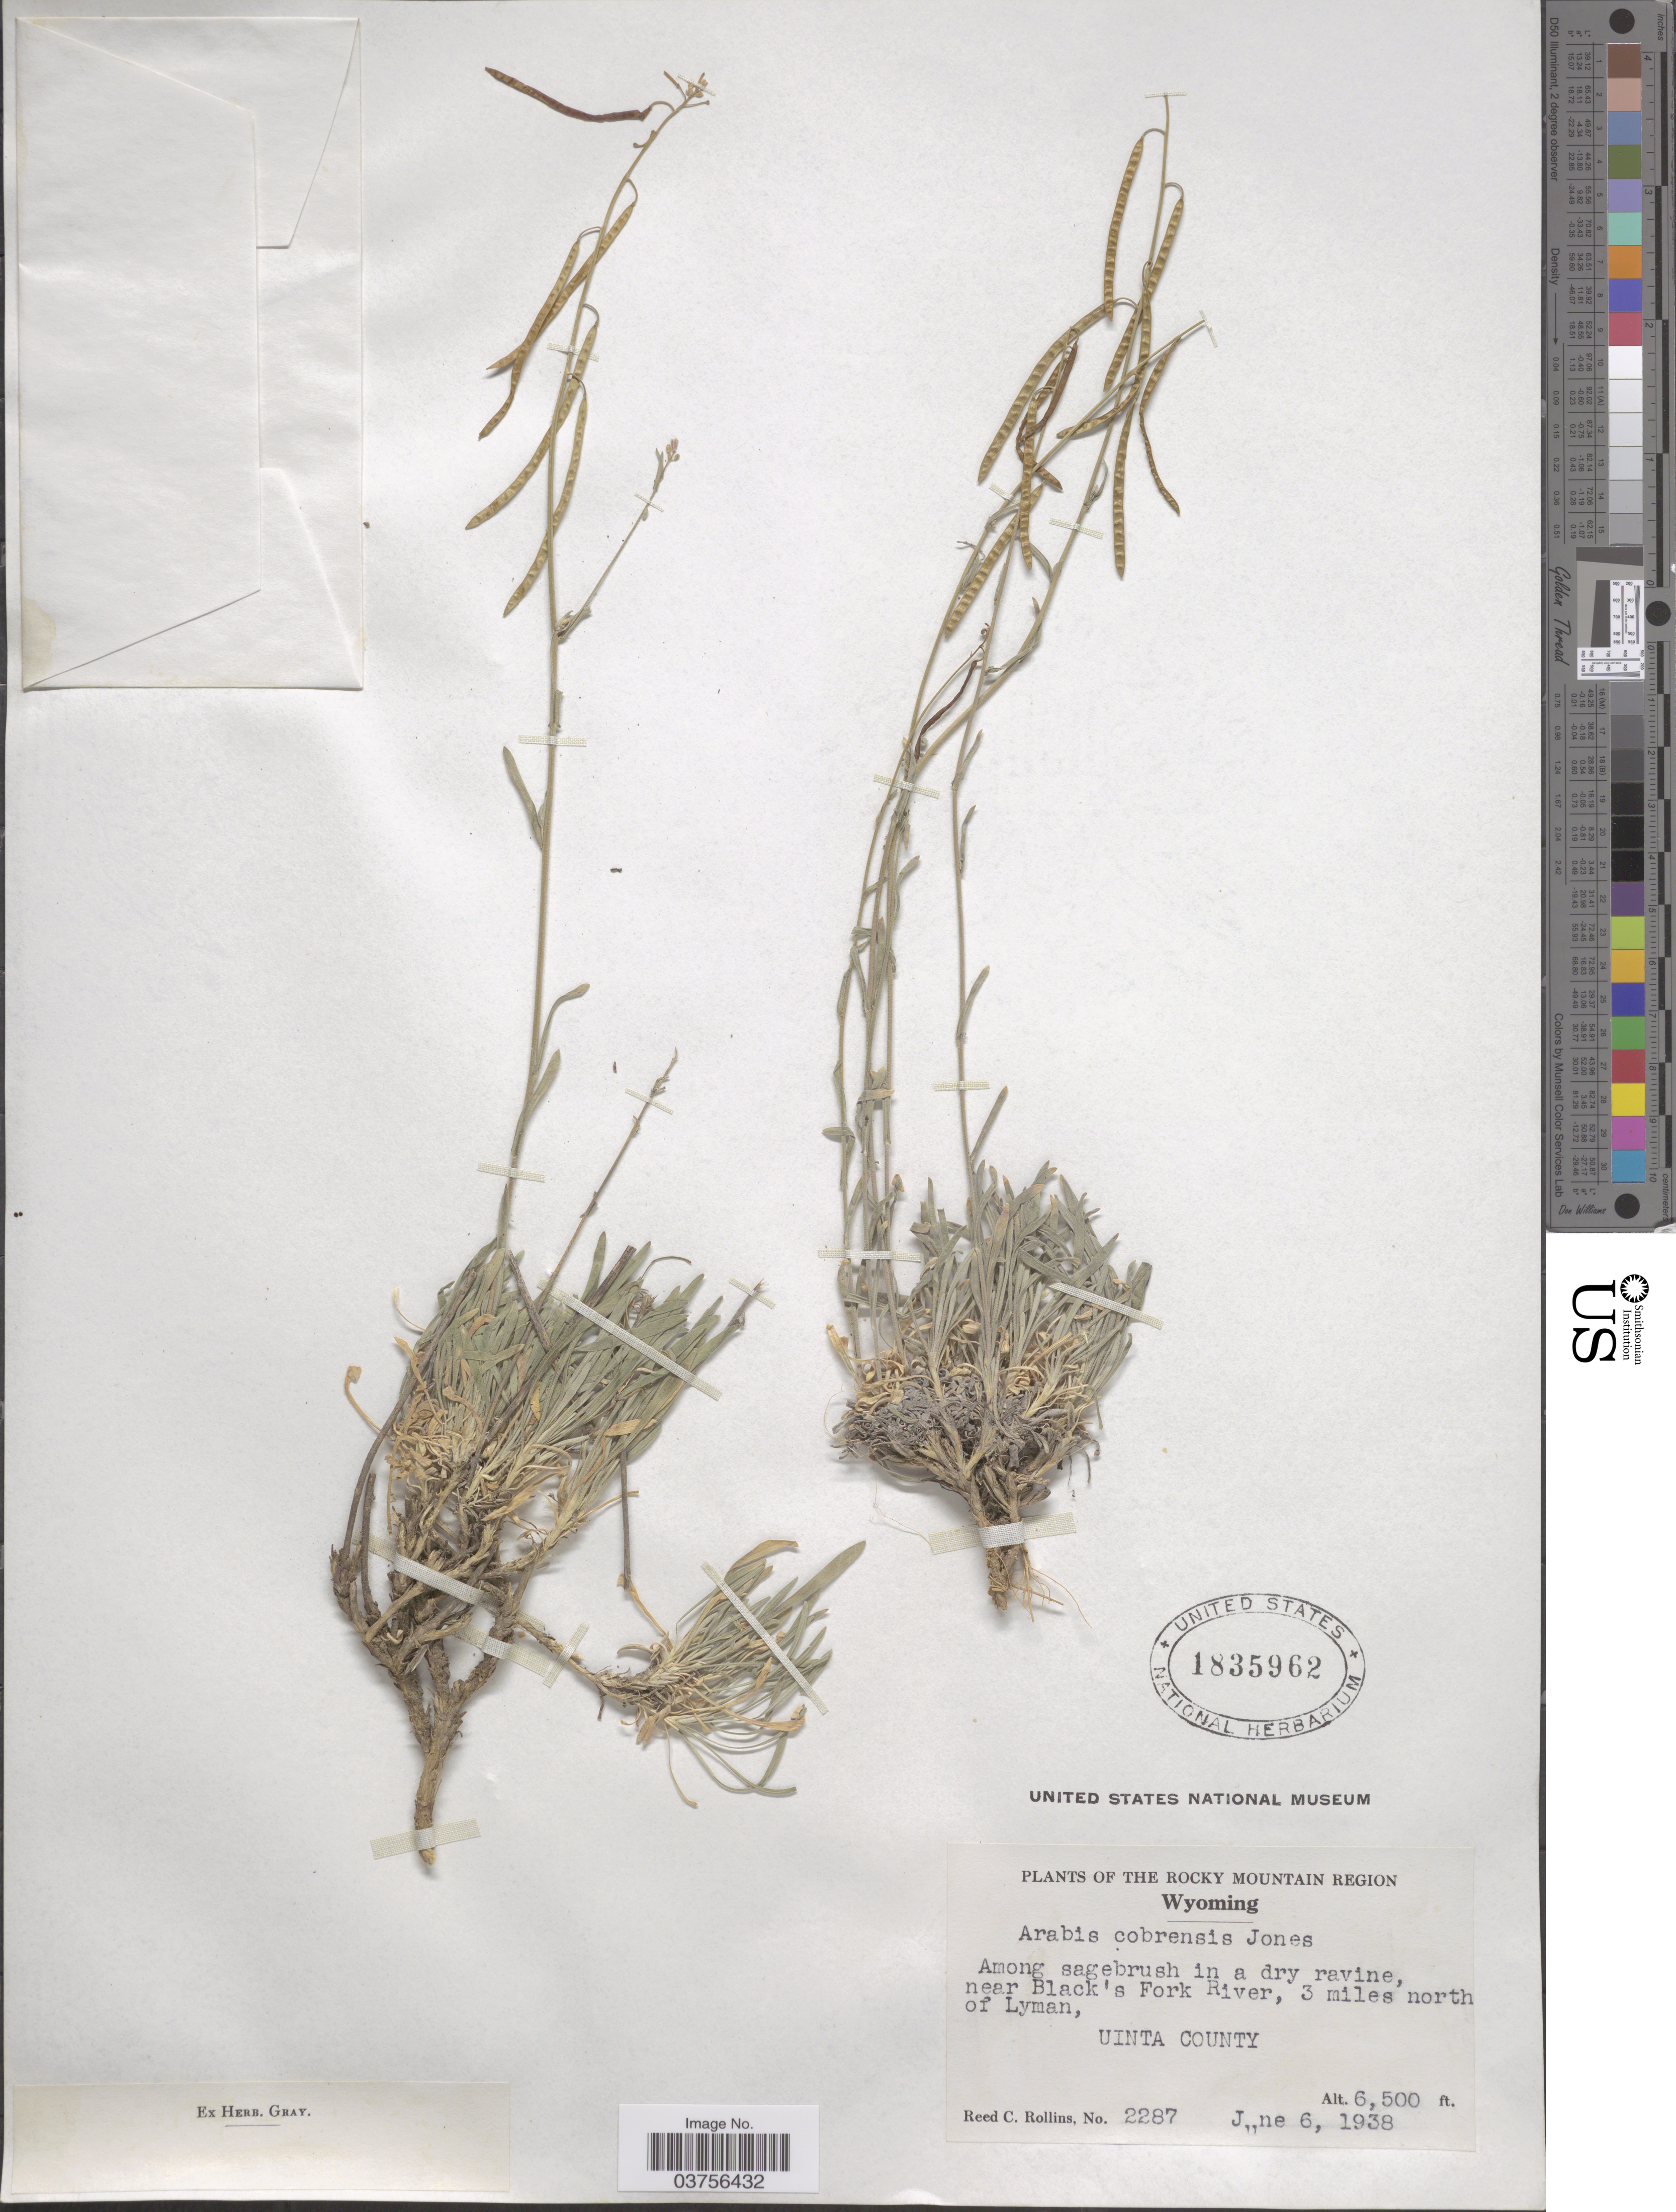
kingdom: Plantae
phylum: Tracheophyta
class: Magnoliopsida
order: Brassicales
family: Brassicaceae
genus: Arabis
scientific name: Arabis cobrensis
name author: M.E. Jones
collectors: R. C. Rollins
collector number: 2287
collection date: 1938-06-06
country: United States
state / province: Wyoming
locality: The Rocky Mountain Region. Near Black's Fork River, 3 miles north of Lyman, Uinta County.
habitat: among sagebrush in a dry ravine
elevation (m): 1981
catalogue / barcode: US 1835962